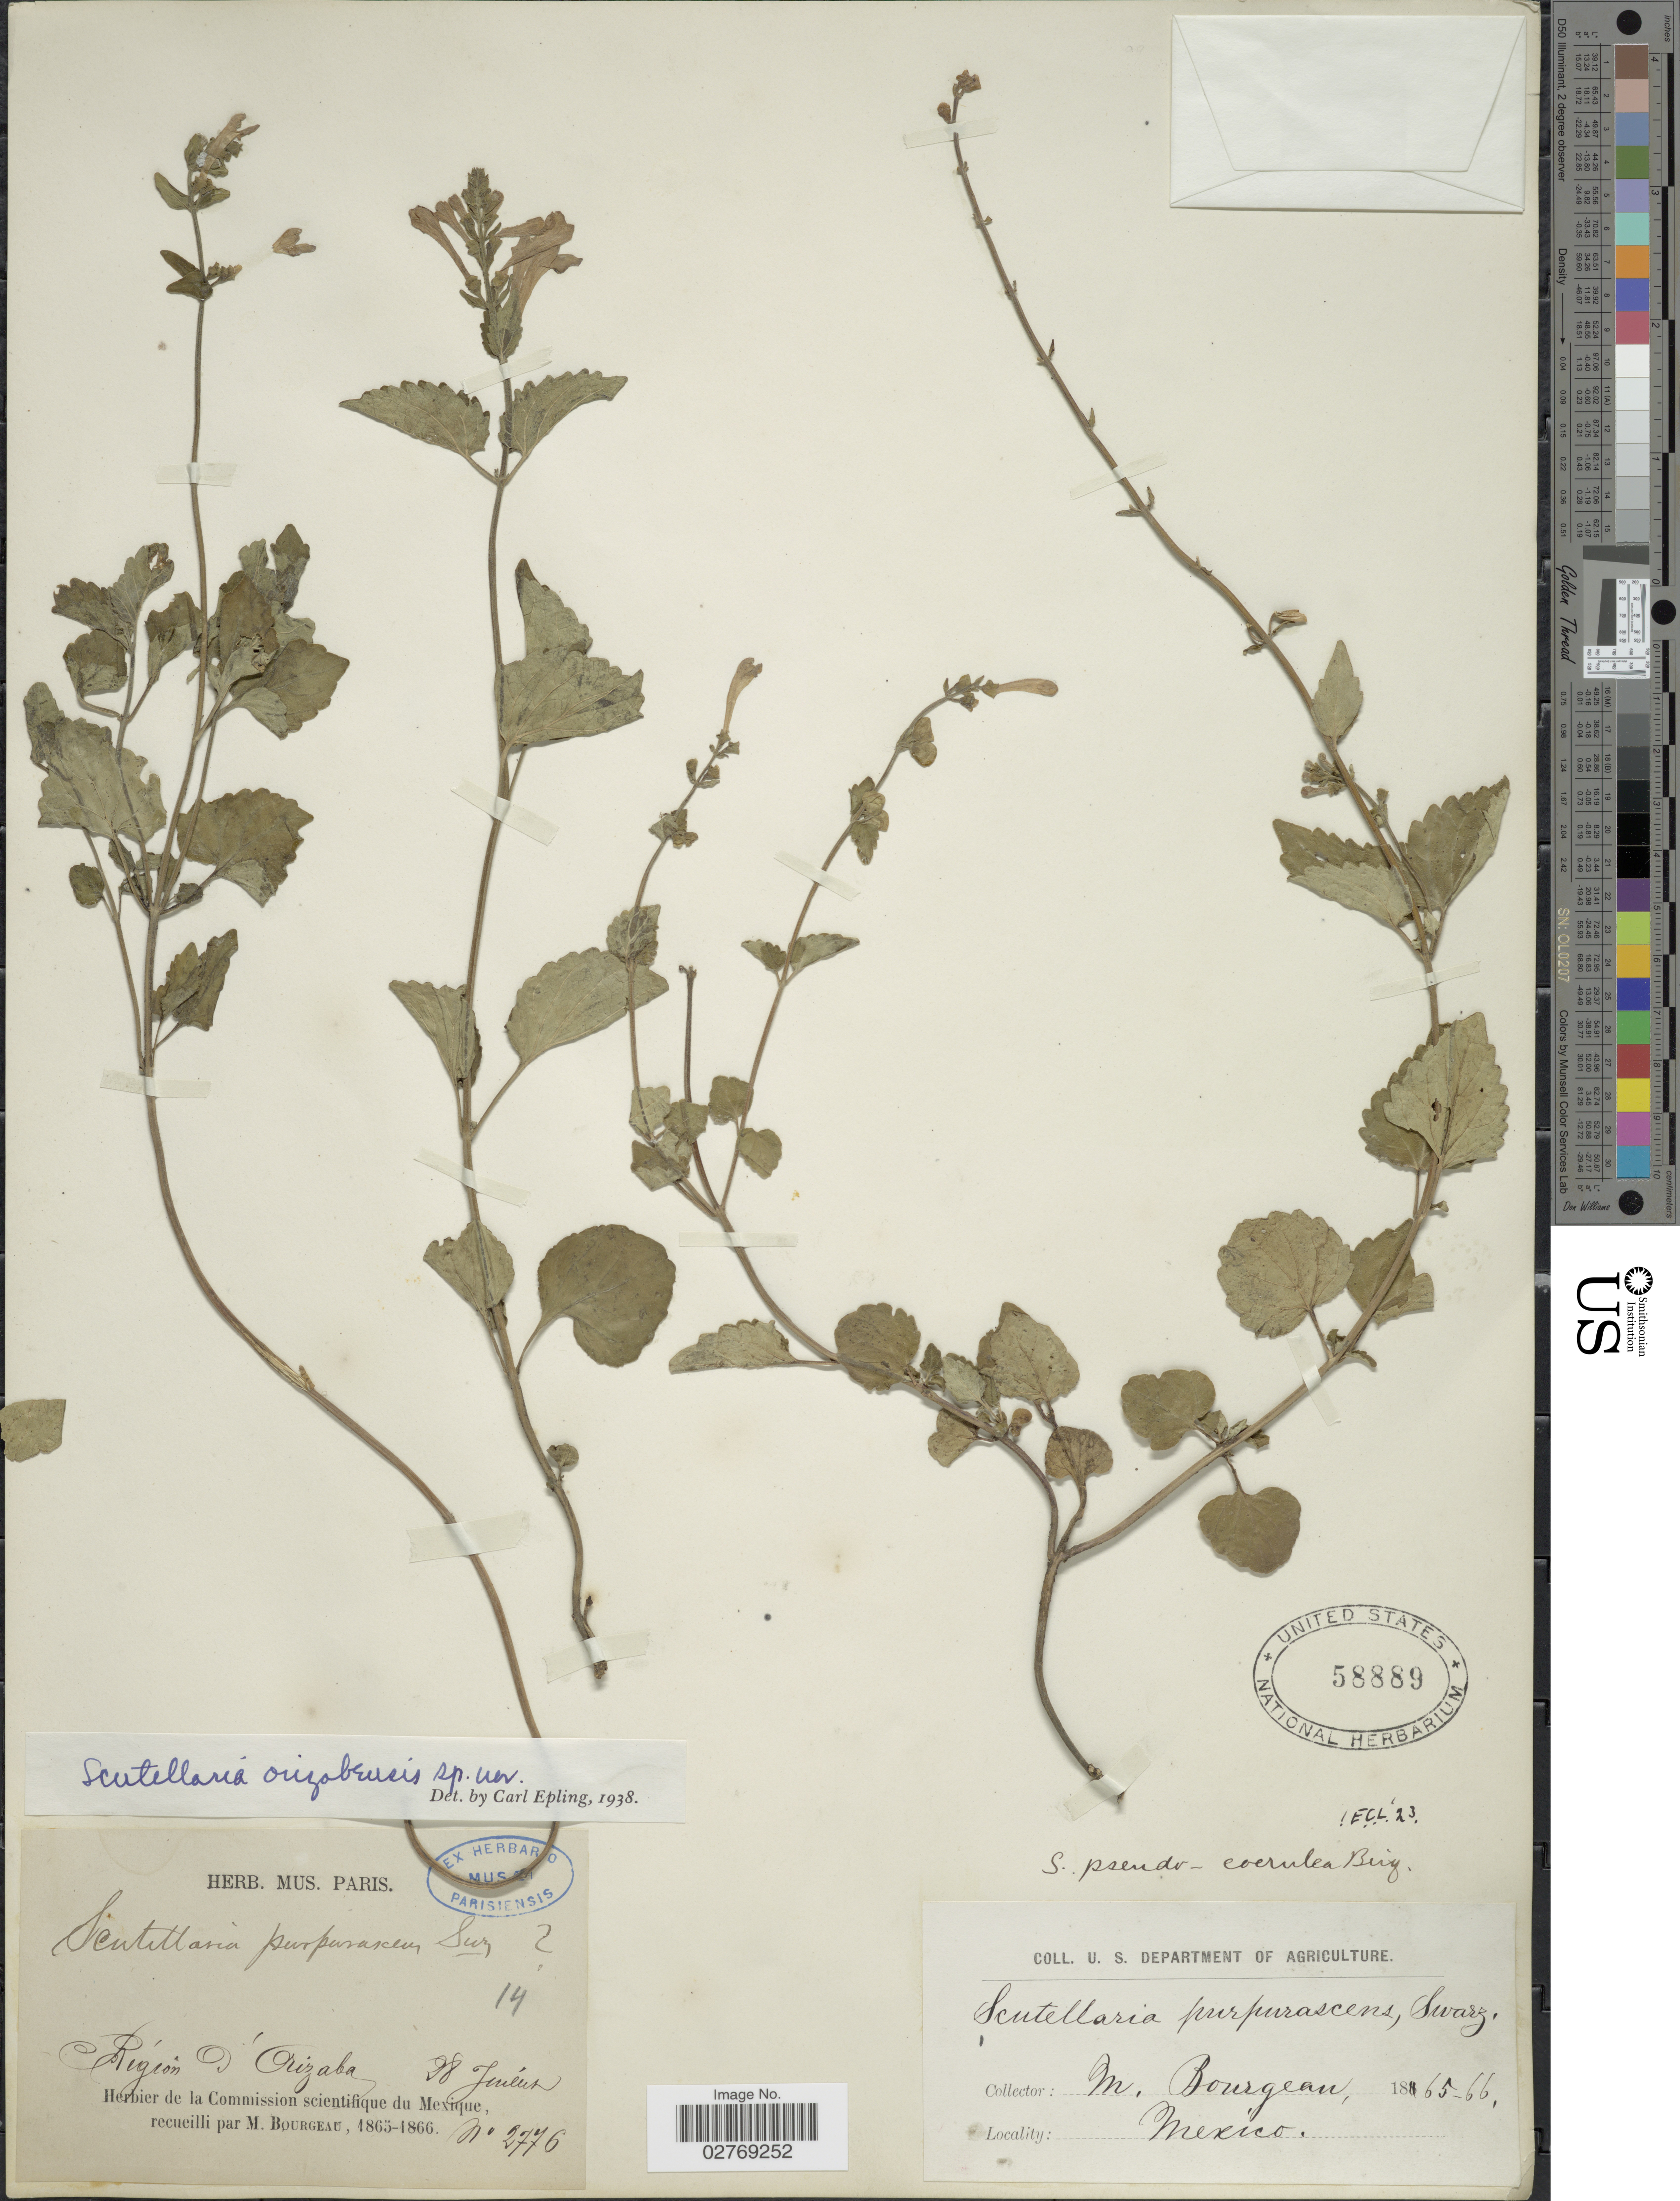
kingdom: Plantae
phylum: Tracheophyta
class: Magnoliopsida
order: Lamiales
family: Lamiaceae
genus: Scutellaria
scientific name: Scutellaria orizabensis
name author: Epling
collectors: M. Bourgeau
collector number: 2776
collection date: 1865-07-28/1866-07-28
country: Mexico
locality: Région d' Orizaba.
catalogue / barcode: US 58889